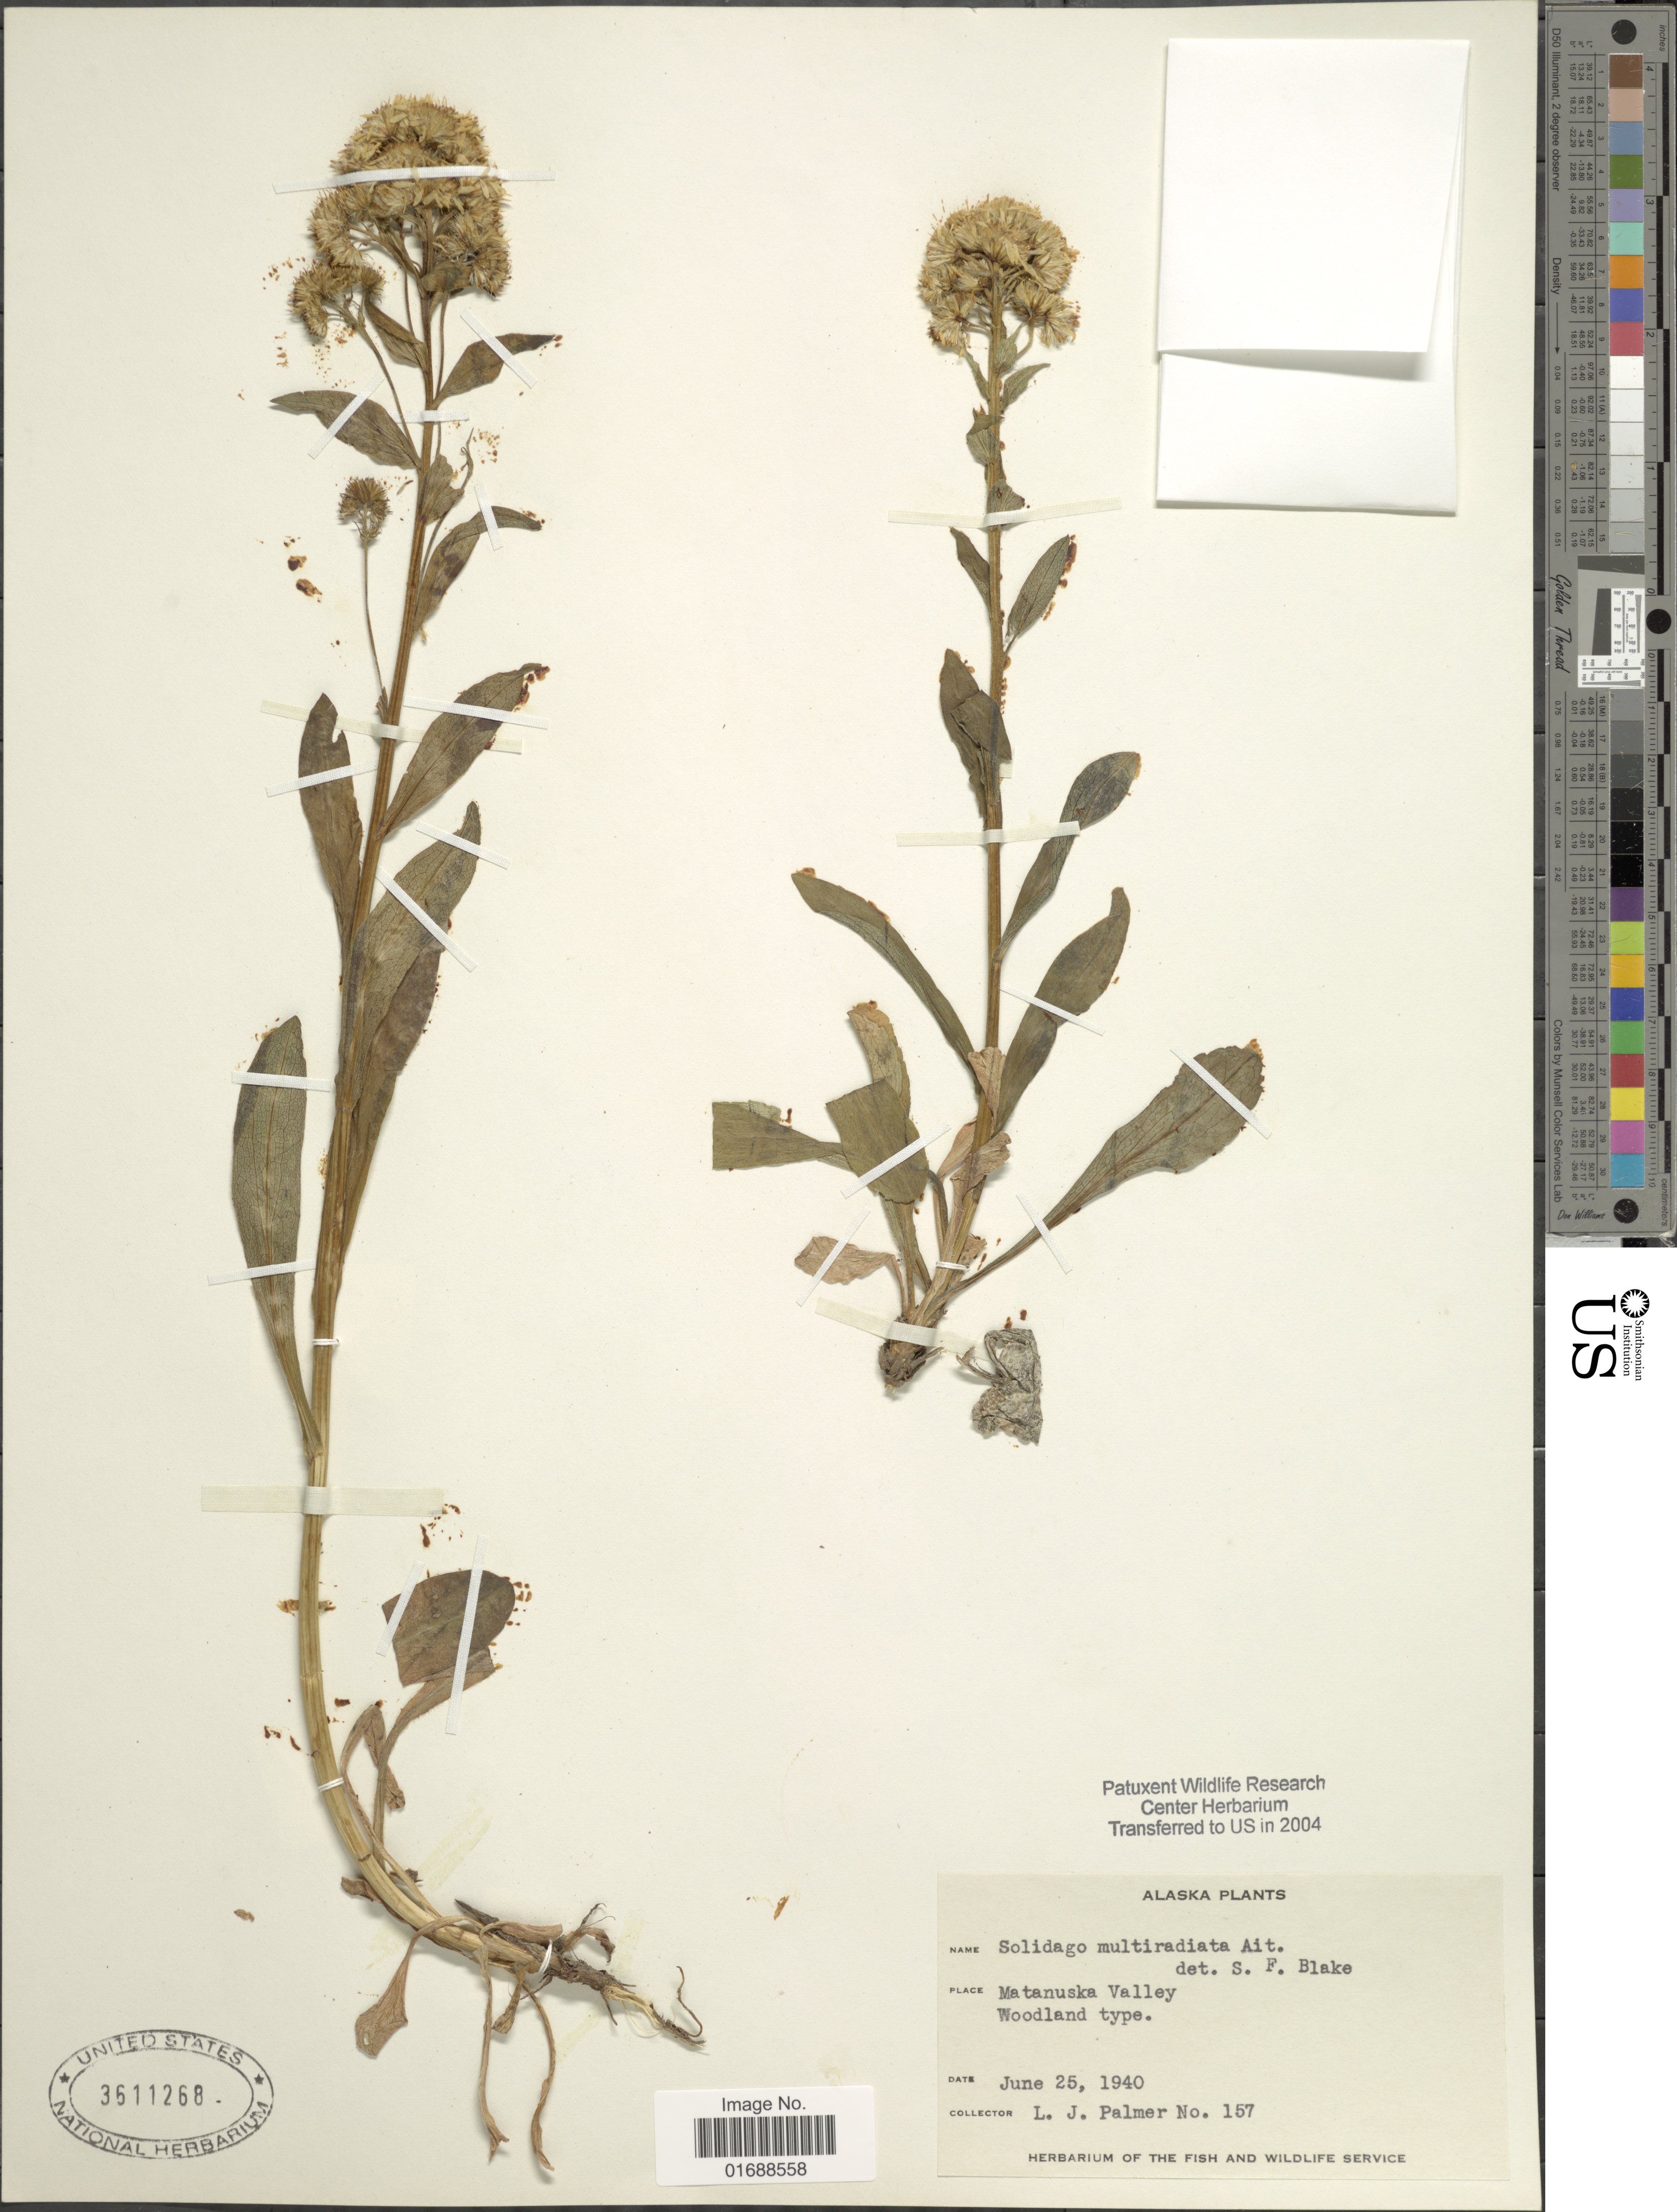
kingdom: Plantae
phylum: Tracheophyta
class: Magnoliopsida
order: Asterales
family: Asteraceae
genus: Solidago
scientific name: Solidago multiradiata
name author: Aiton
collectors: L. J. Palmer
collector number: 157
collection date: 1940-06-25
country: United States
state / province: Alaska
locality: Matanuska Valley, Woodland type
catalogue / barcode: US 3611268